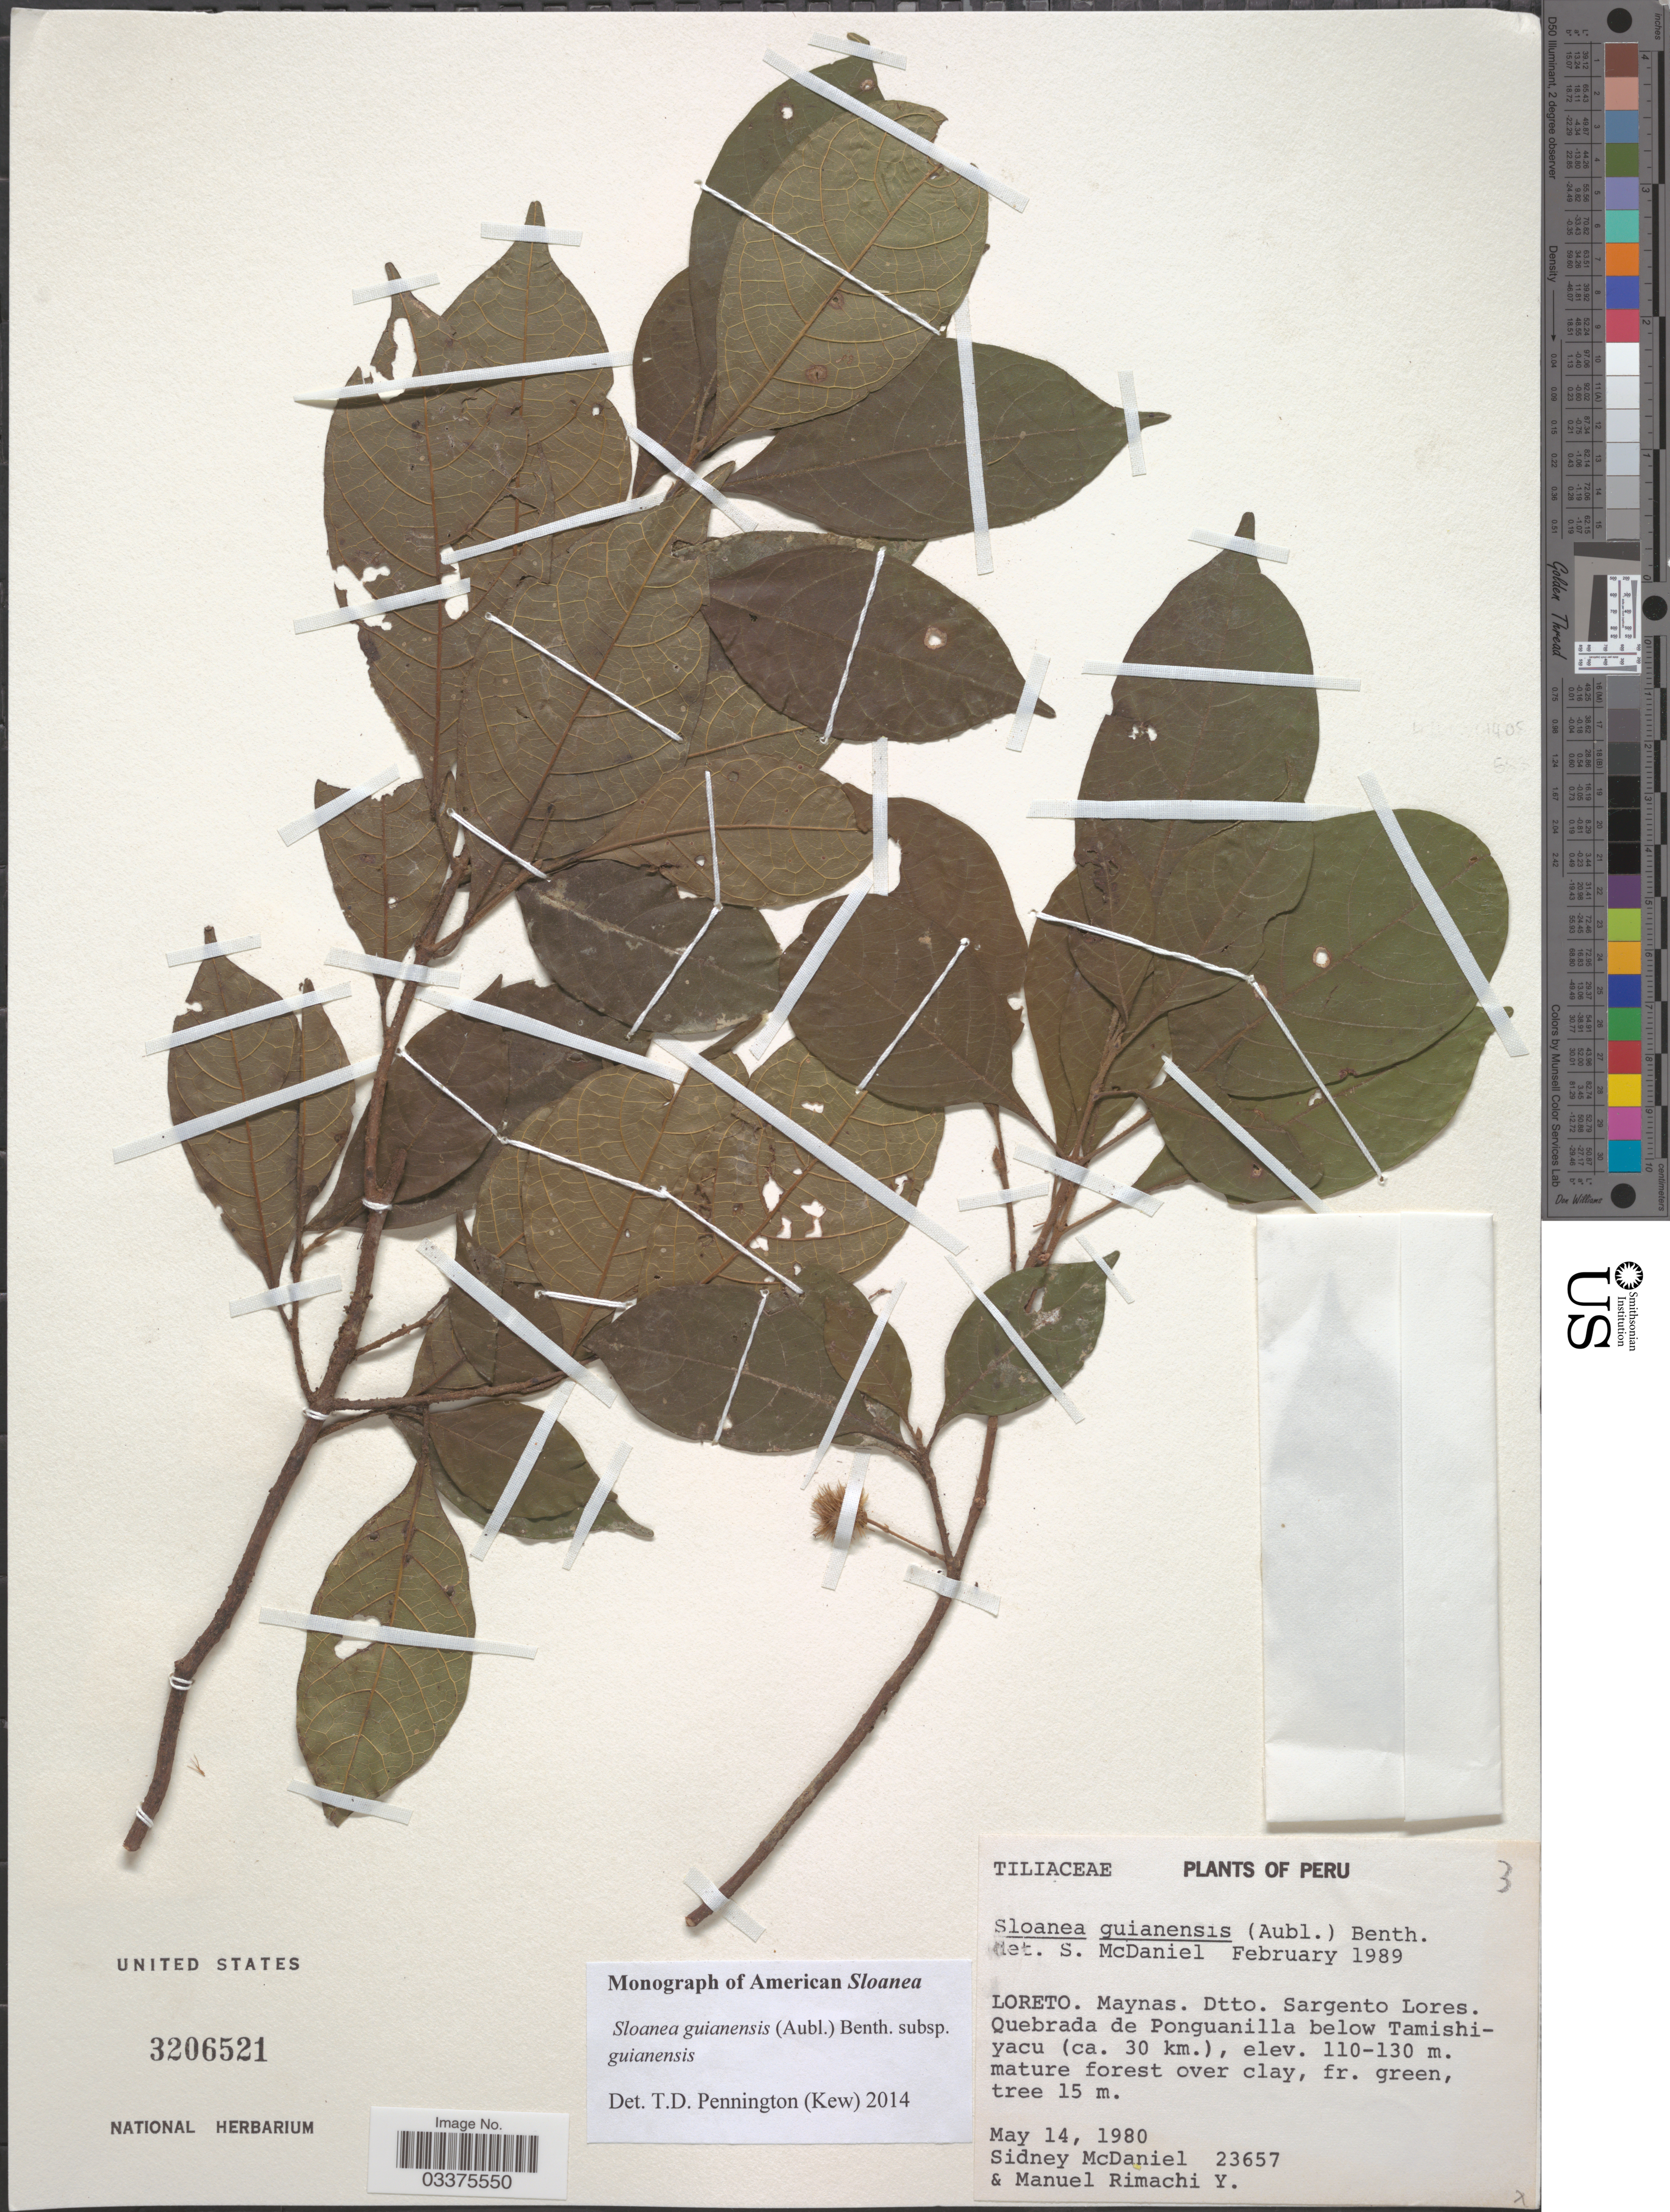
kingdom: Plantae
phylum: Tracheophyta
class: Magnoliopsida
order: Oxalidales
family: Elaeocarpaceae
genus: Sloanea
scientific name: Sloanea guianensis subsp. guianensis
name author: (Aubl.) Benth.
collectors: S. McDaniel & M. Rimachi Y.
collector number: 23657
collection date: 1980-05-14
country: Peru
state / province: Loreto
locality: Maynas. Dtto. Sargento Lores. Quebrada de Ponguanilla below Tamishiyacu (ca. 30 km.).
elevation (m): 110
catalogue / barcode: US 3206521